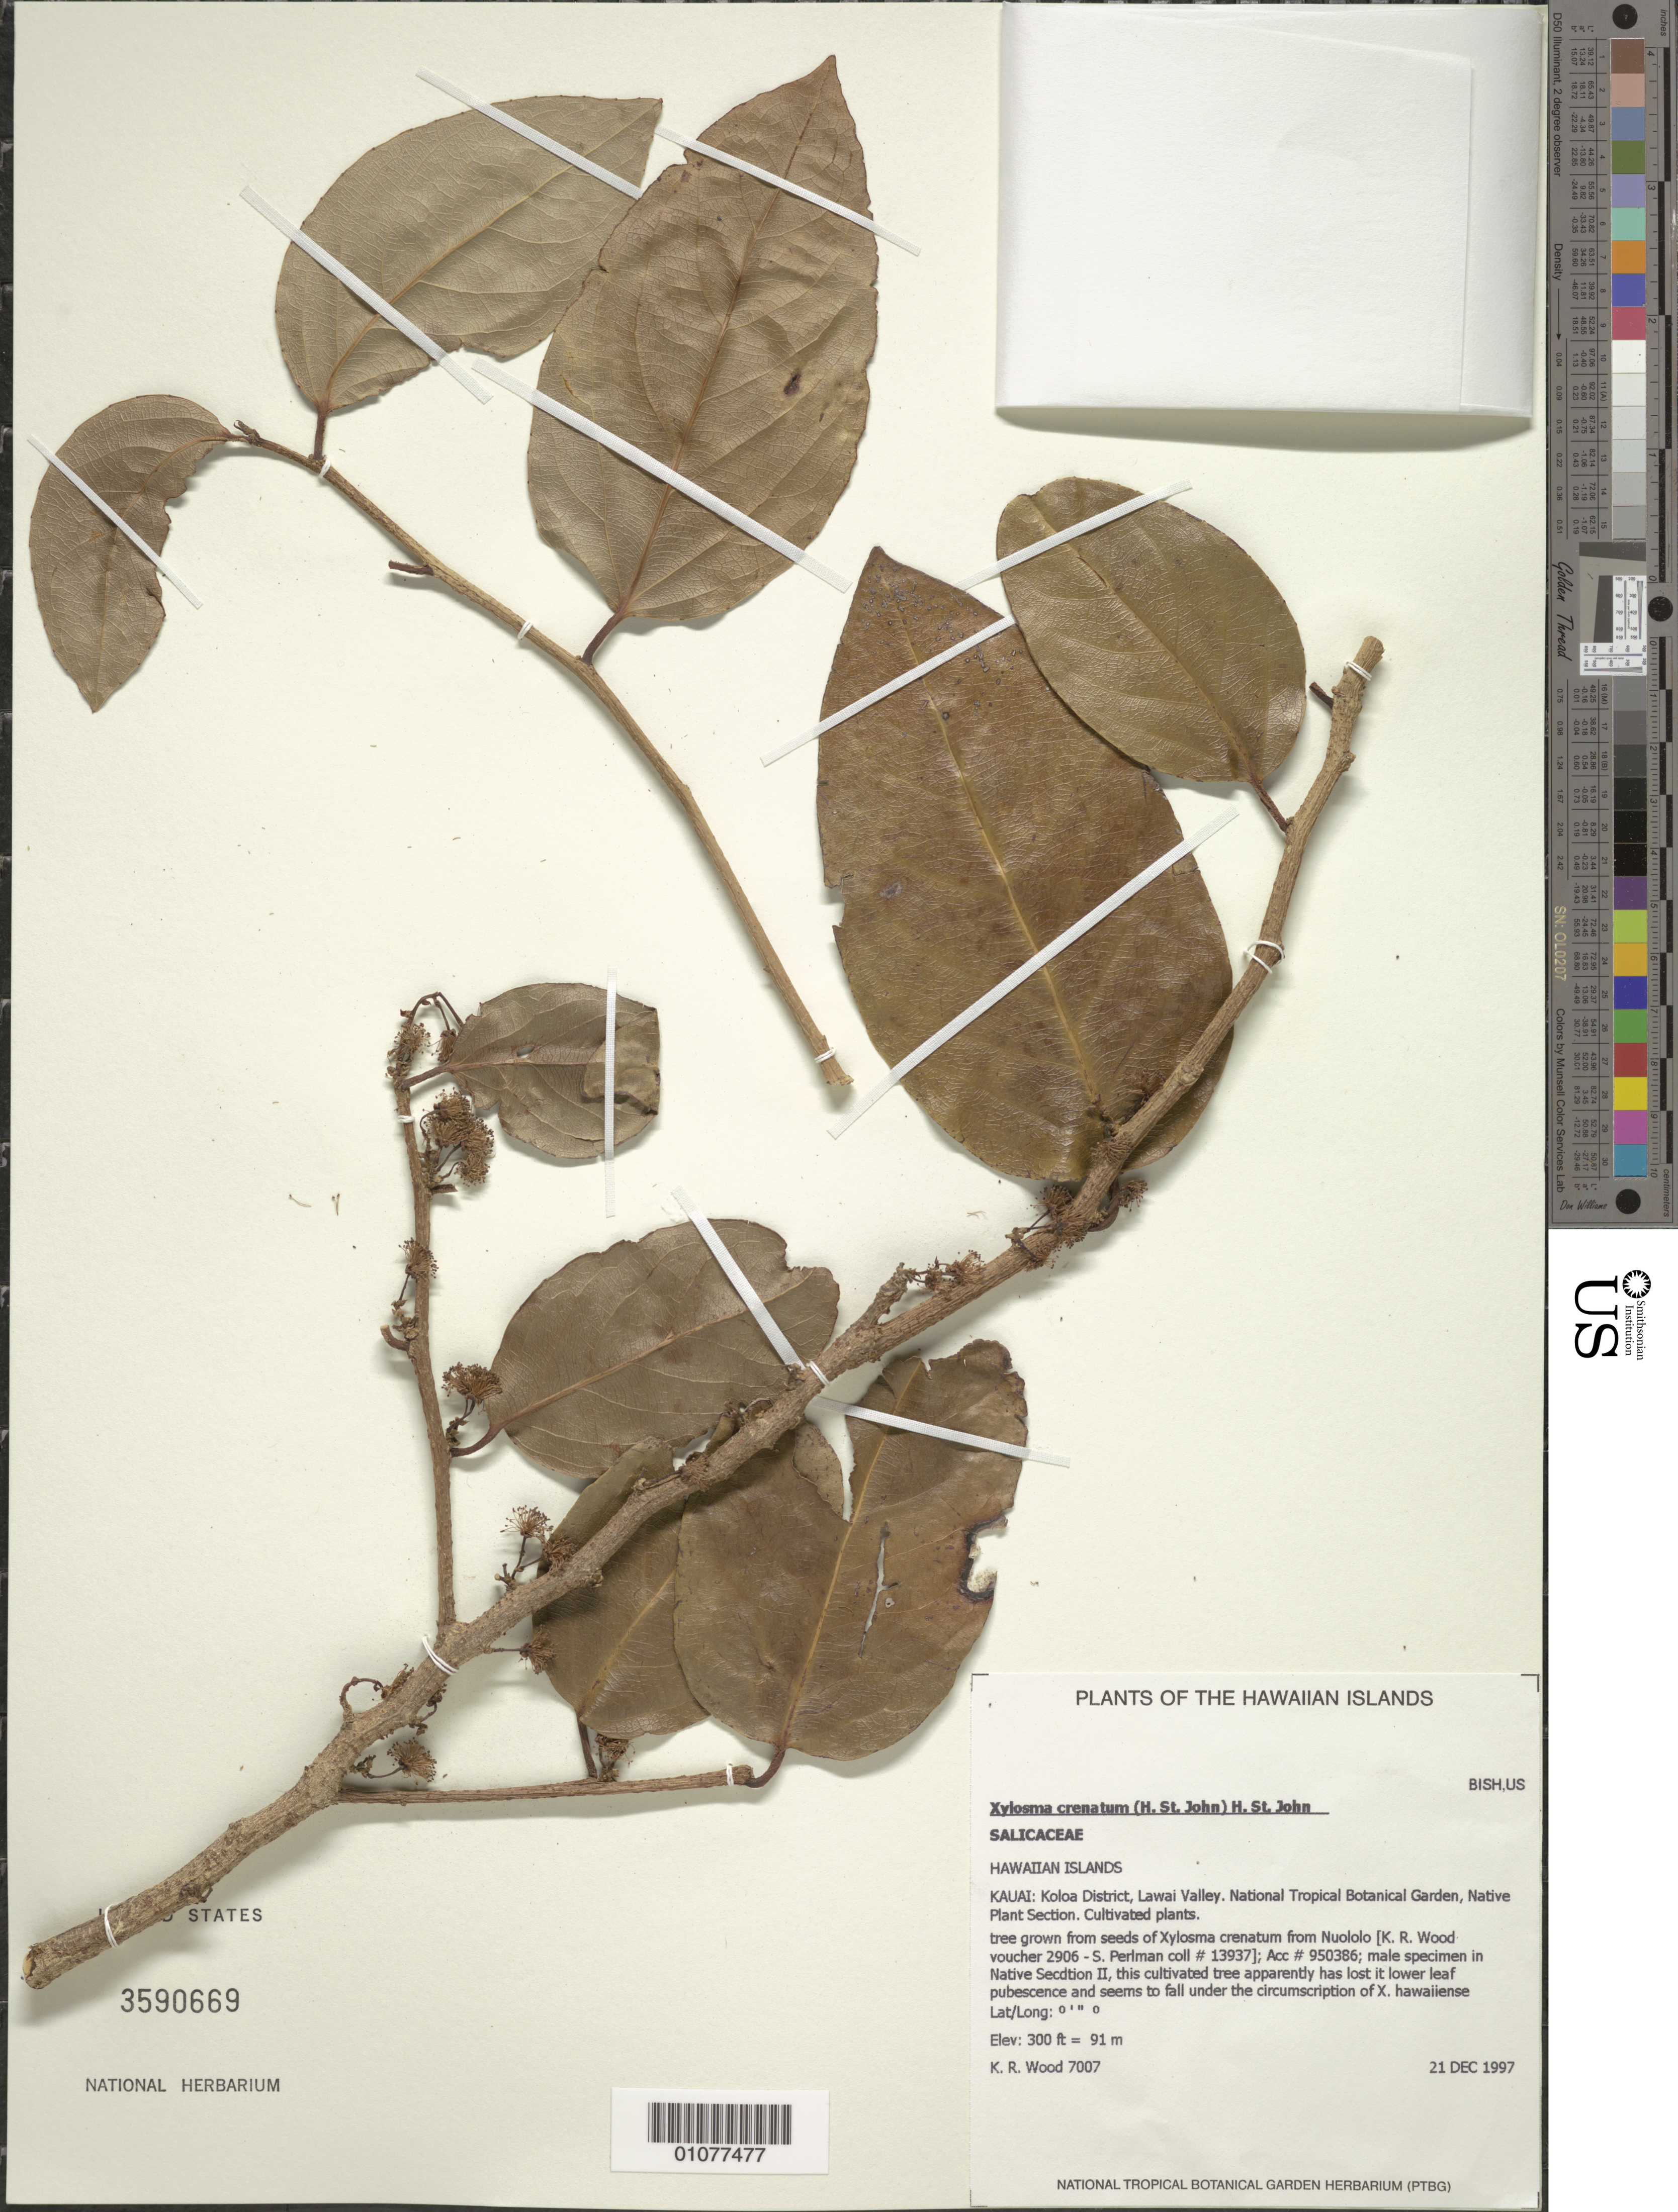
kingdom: Plantae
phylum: Tracheophyta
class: Magnoliopsida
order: Malpighiales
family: Salicaceae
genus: Xylosma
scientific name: Xylosma crenata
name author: (H. St. John) H. St. John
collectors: K. R. Wood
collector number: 7007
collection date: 1997-12-21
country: United States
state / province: Hawaii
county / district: Kauai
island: Kaua'i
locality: Koloa District, Lawai Valley, National Tropical Botanical Garden, Native Plant Section, Cultivated plants.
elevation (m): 91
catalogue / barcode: US 3590669